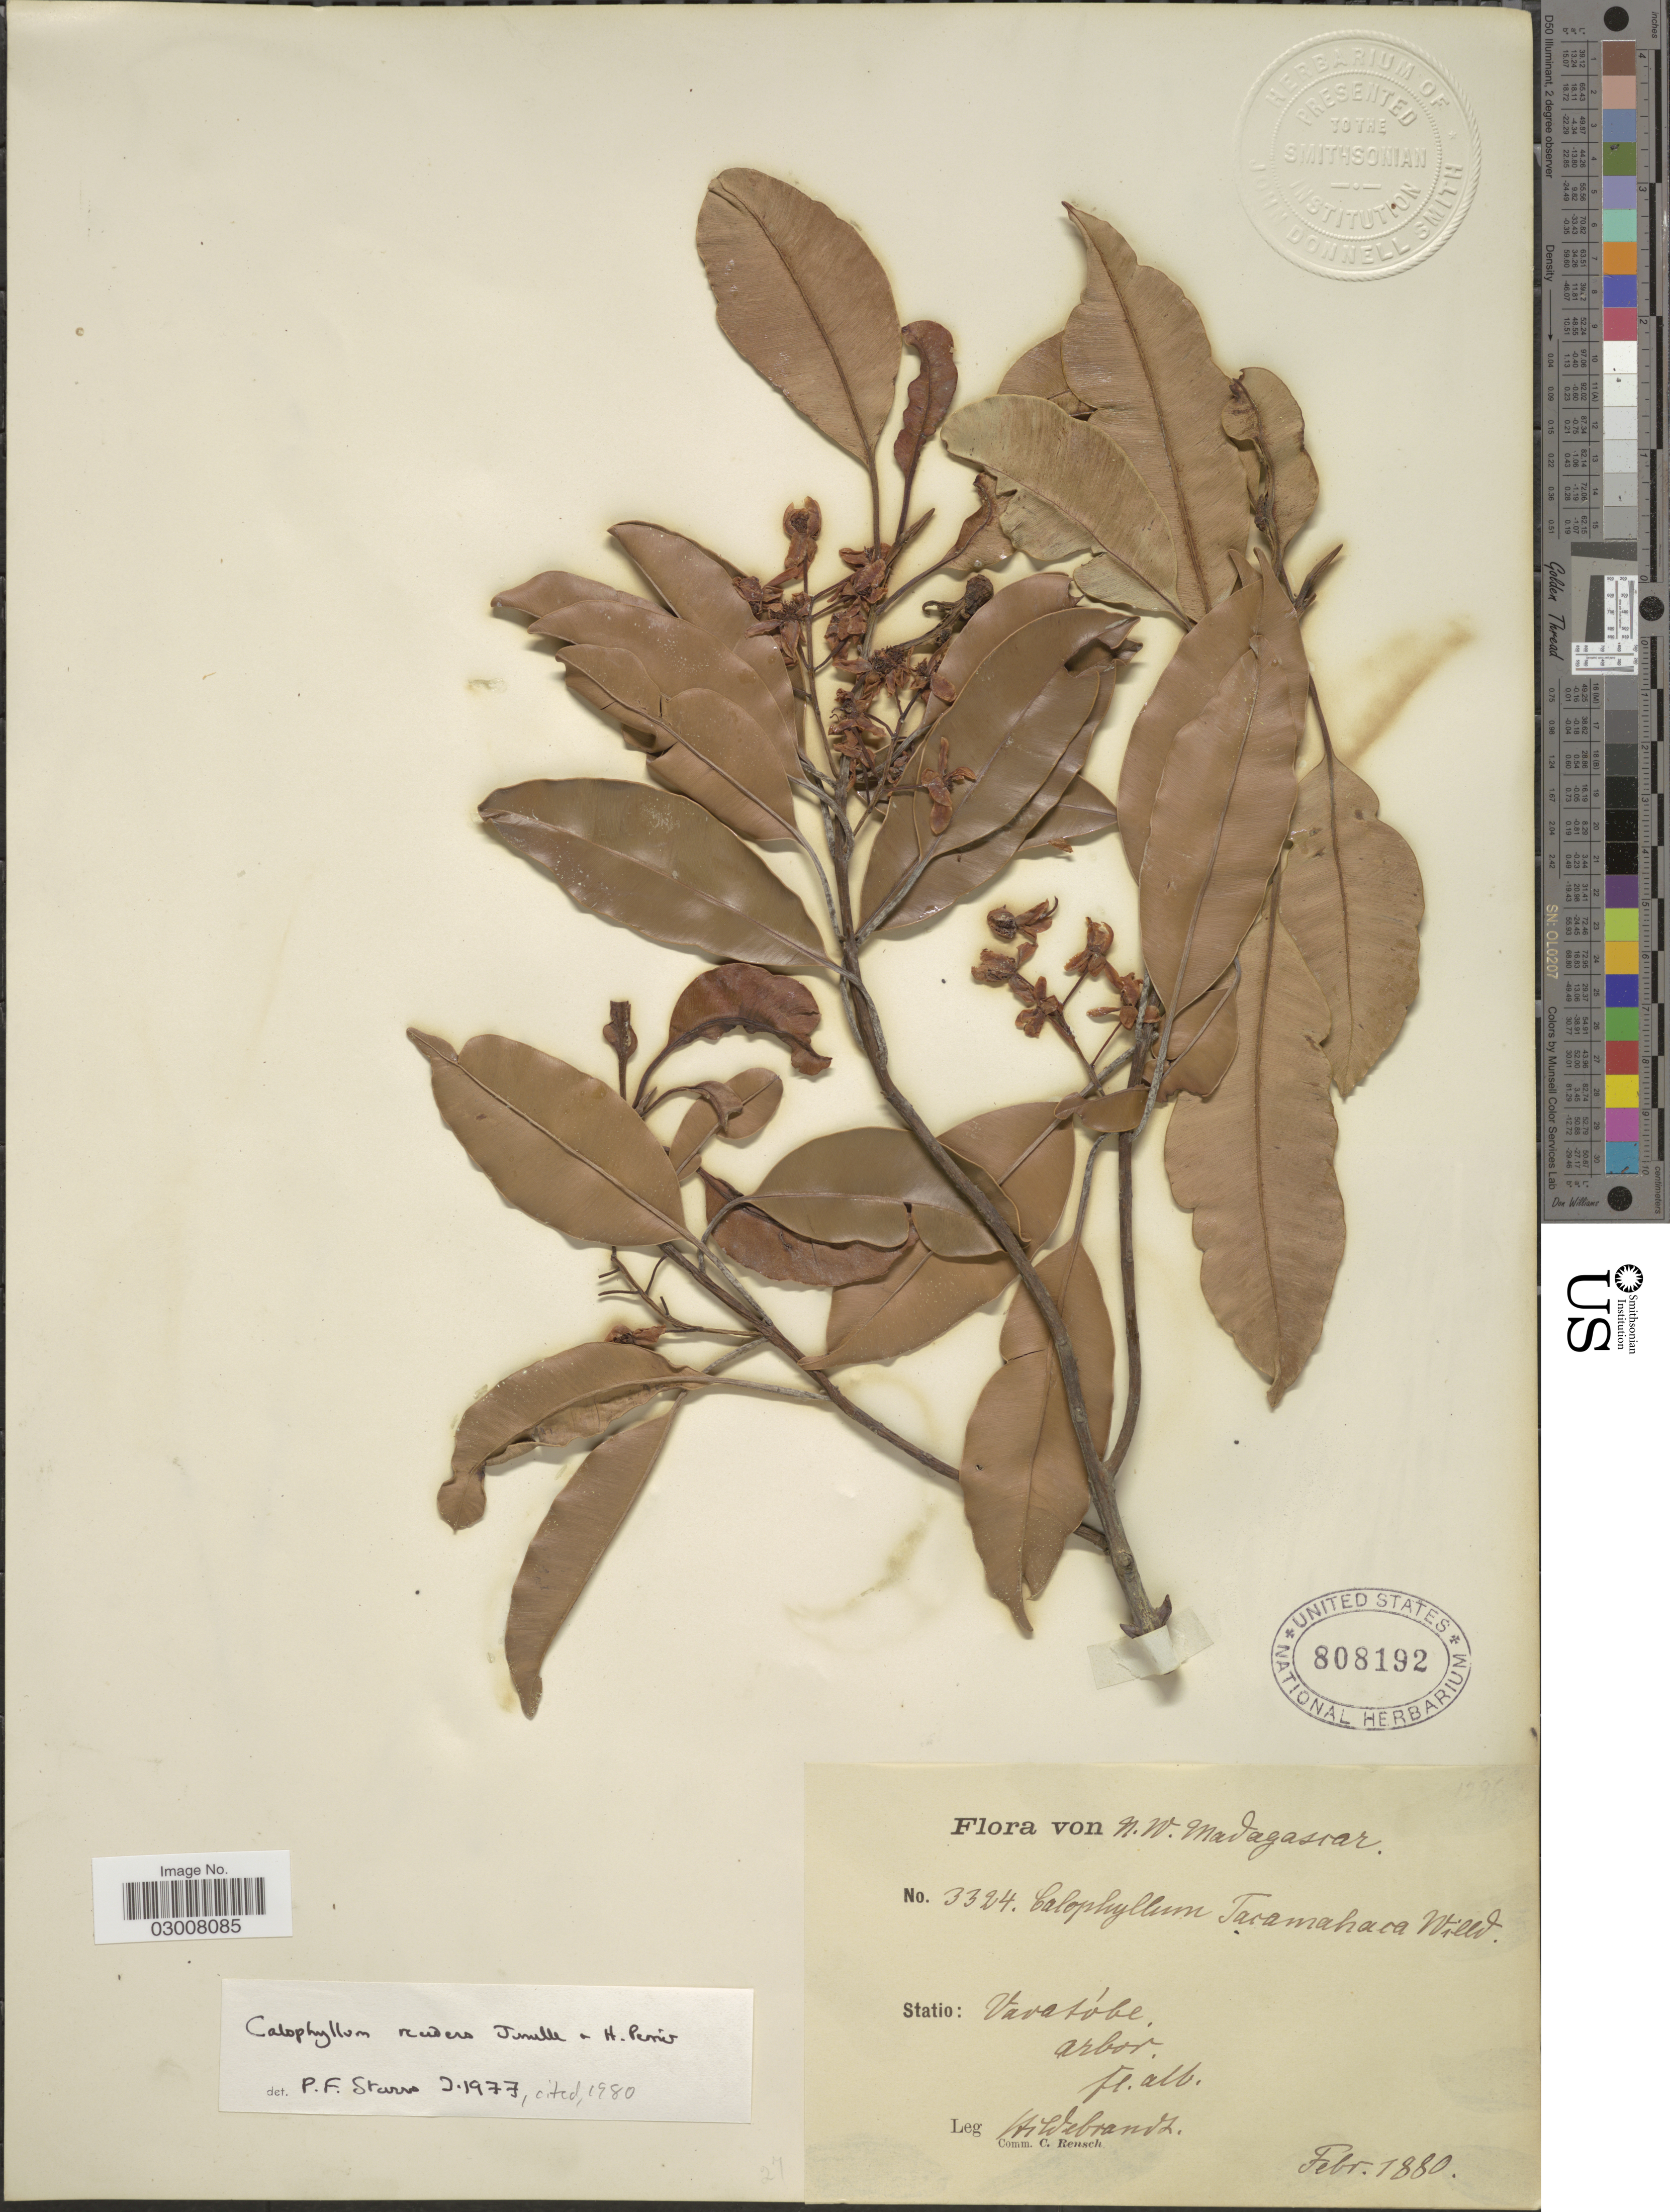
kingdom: Plantae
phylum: Tracheophyta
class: Magnoliopsida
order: Malpighiales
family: Calophyllaceae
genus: Calophyllum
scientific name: Calophyllum recedens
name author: Jum. & H. Perrier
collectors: J. Hildebrandt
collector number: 3324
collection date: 1880-02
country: Madagascar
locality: N.W. Madagascar, Statio: Vavasóbe.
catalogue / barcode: US 808192